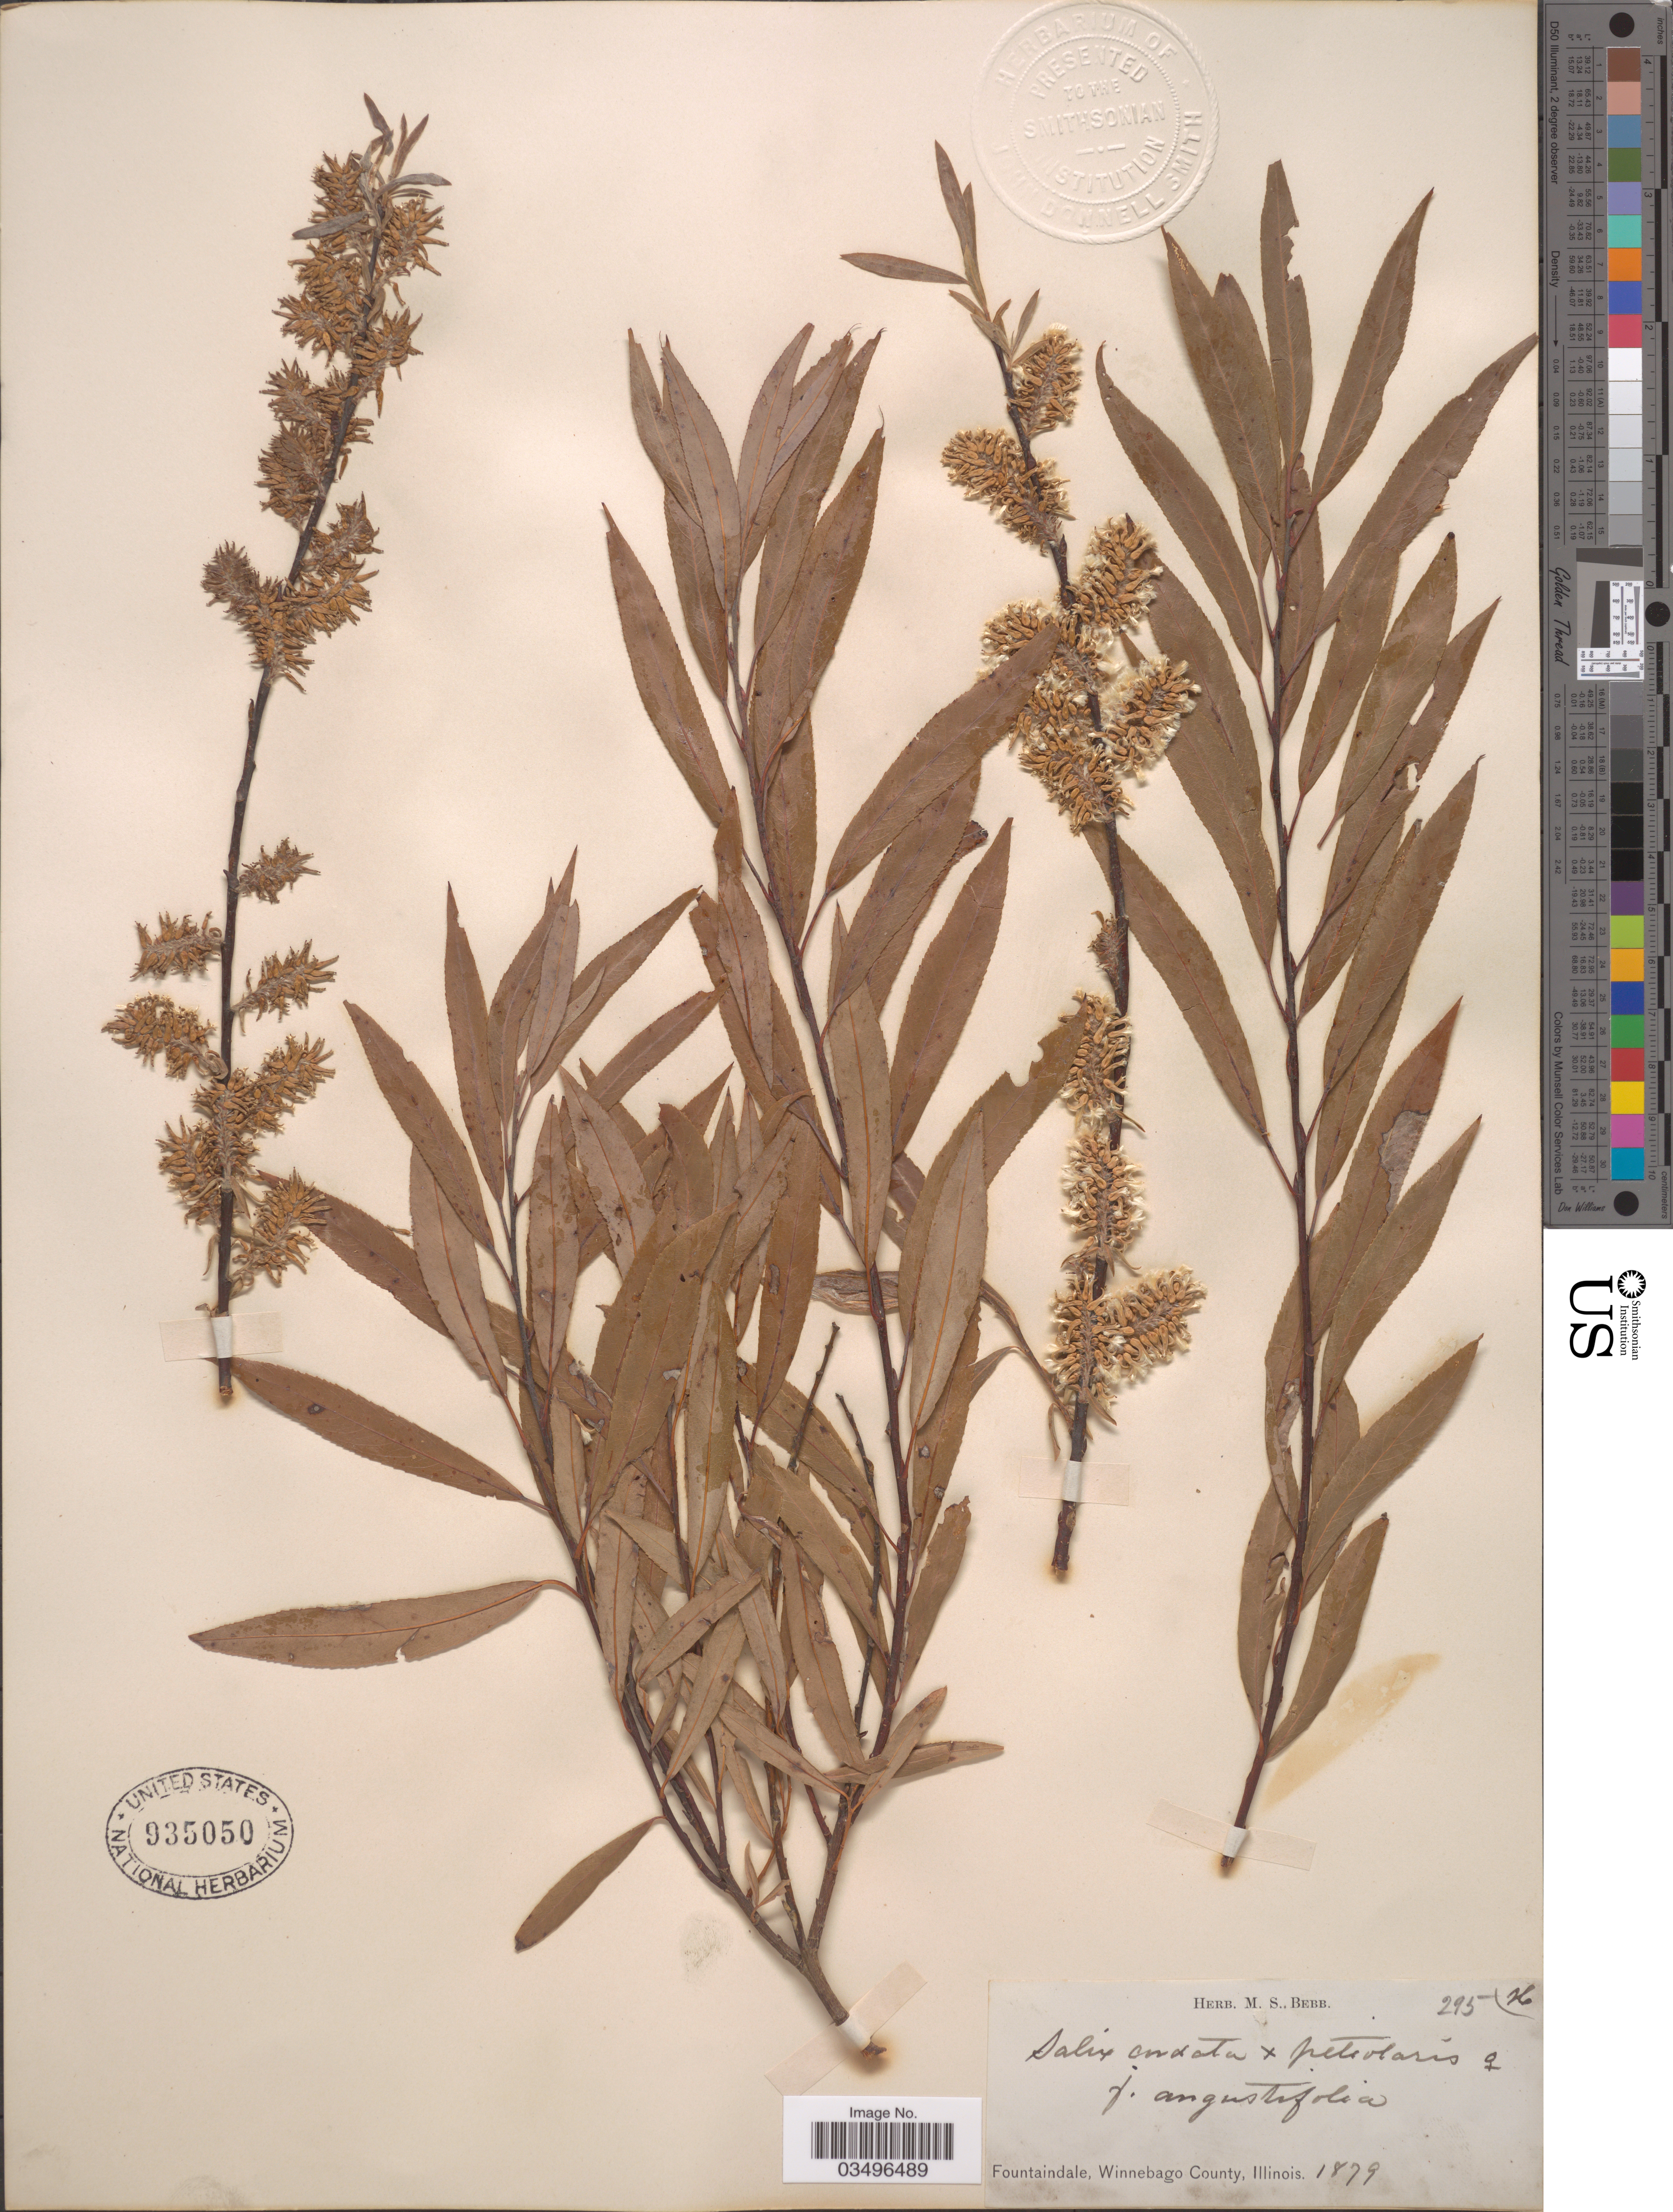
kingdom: Plantae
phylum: Tracheophyta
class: Magnoliopsida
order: Malpighiales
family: Salicaceae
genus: Salix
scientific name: Salix cordata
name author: Michx.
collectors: ex Herb. M. S. Bebb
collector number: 295 H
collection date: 1879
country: United States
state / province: Illinois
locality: Fountaindale, Winnebago County.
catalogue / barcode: US 935050